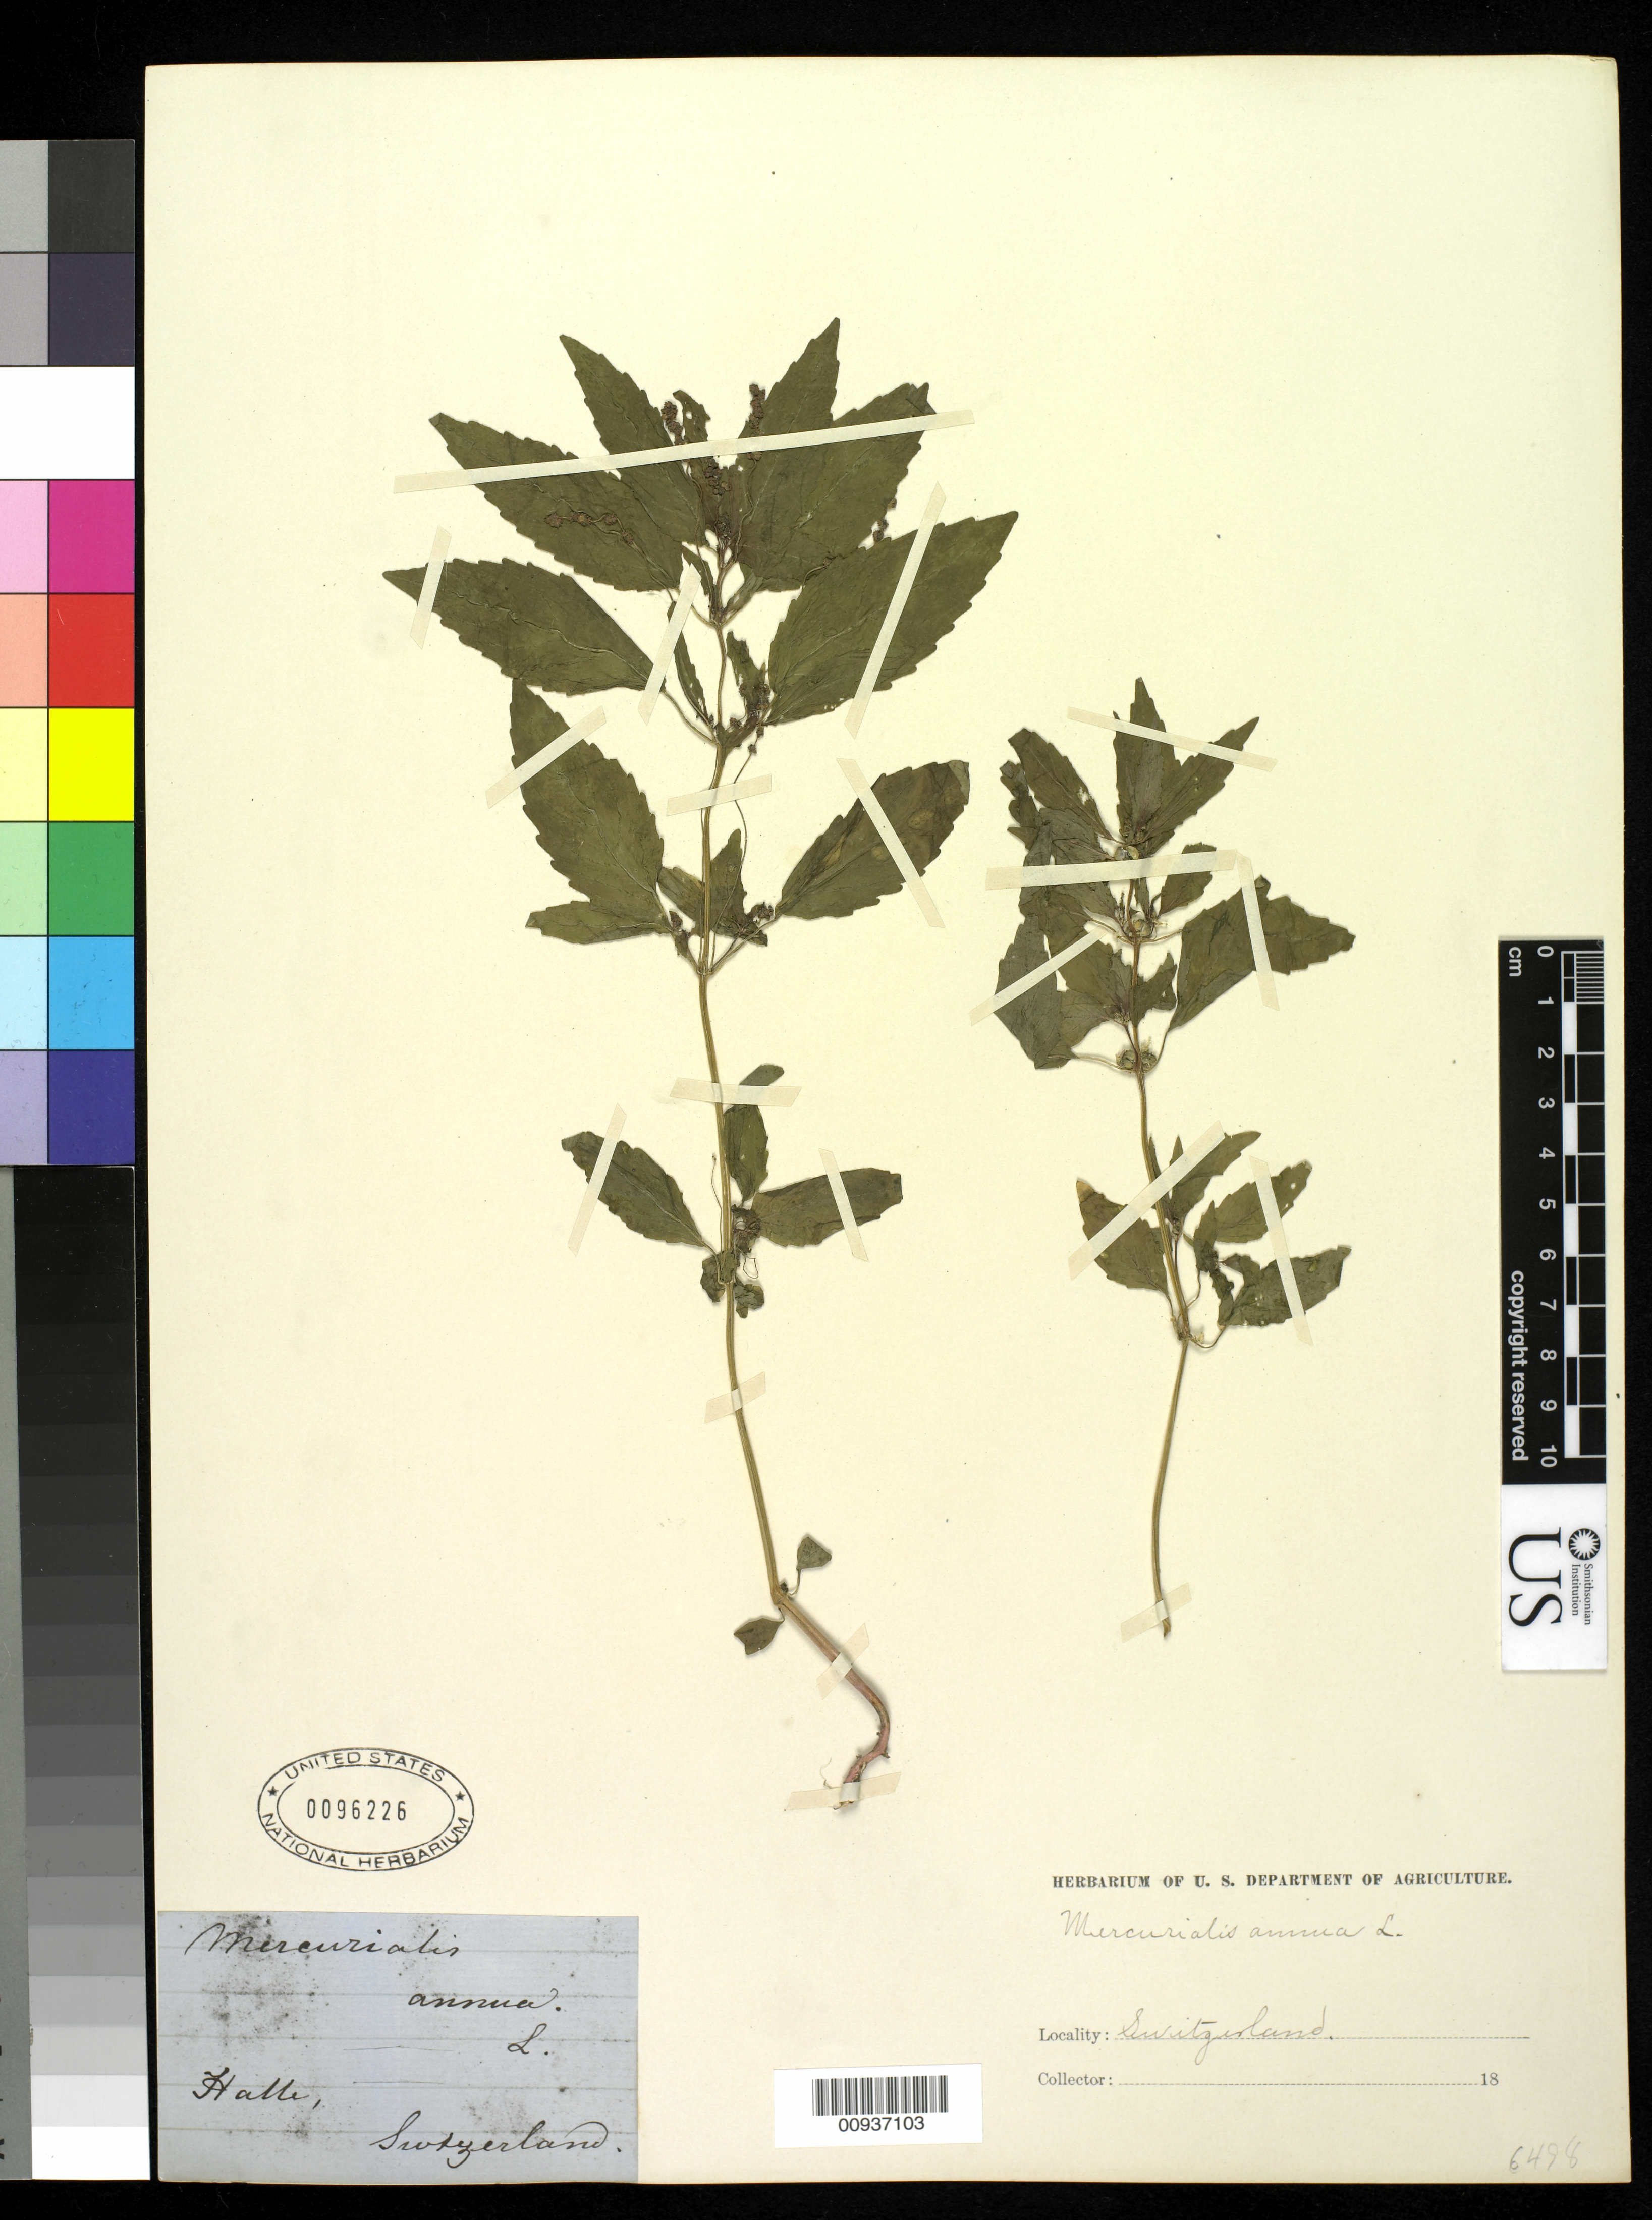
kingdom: Plantae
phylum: Tracheophyta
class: Magnoliopsida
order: Malpighiales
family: Euphorbiaceae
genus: Mercurialis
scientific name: Mercurialis annua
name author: L.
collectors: -. Halle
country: Switzerland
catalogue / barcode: US 96226